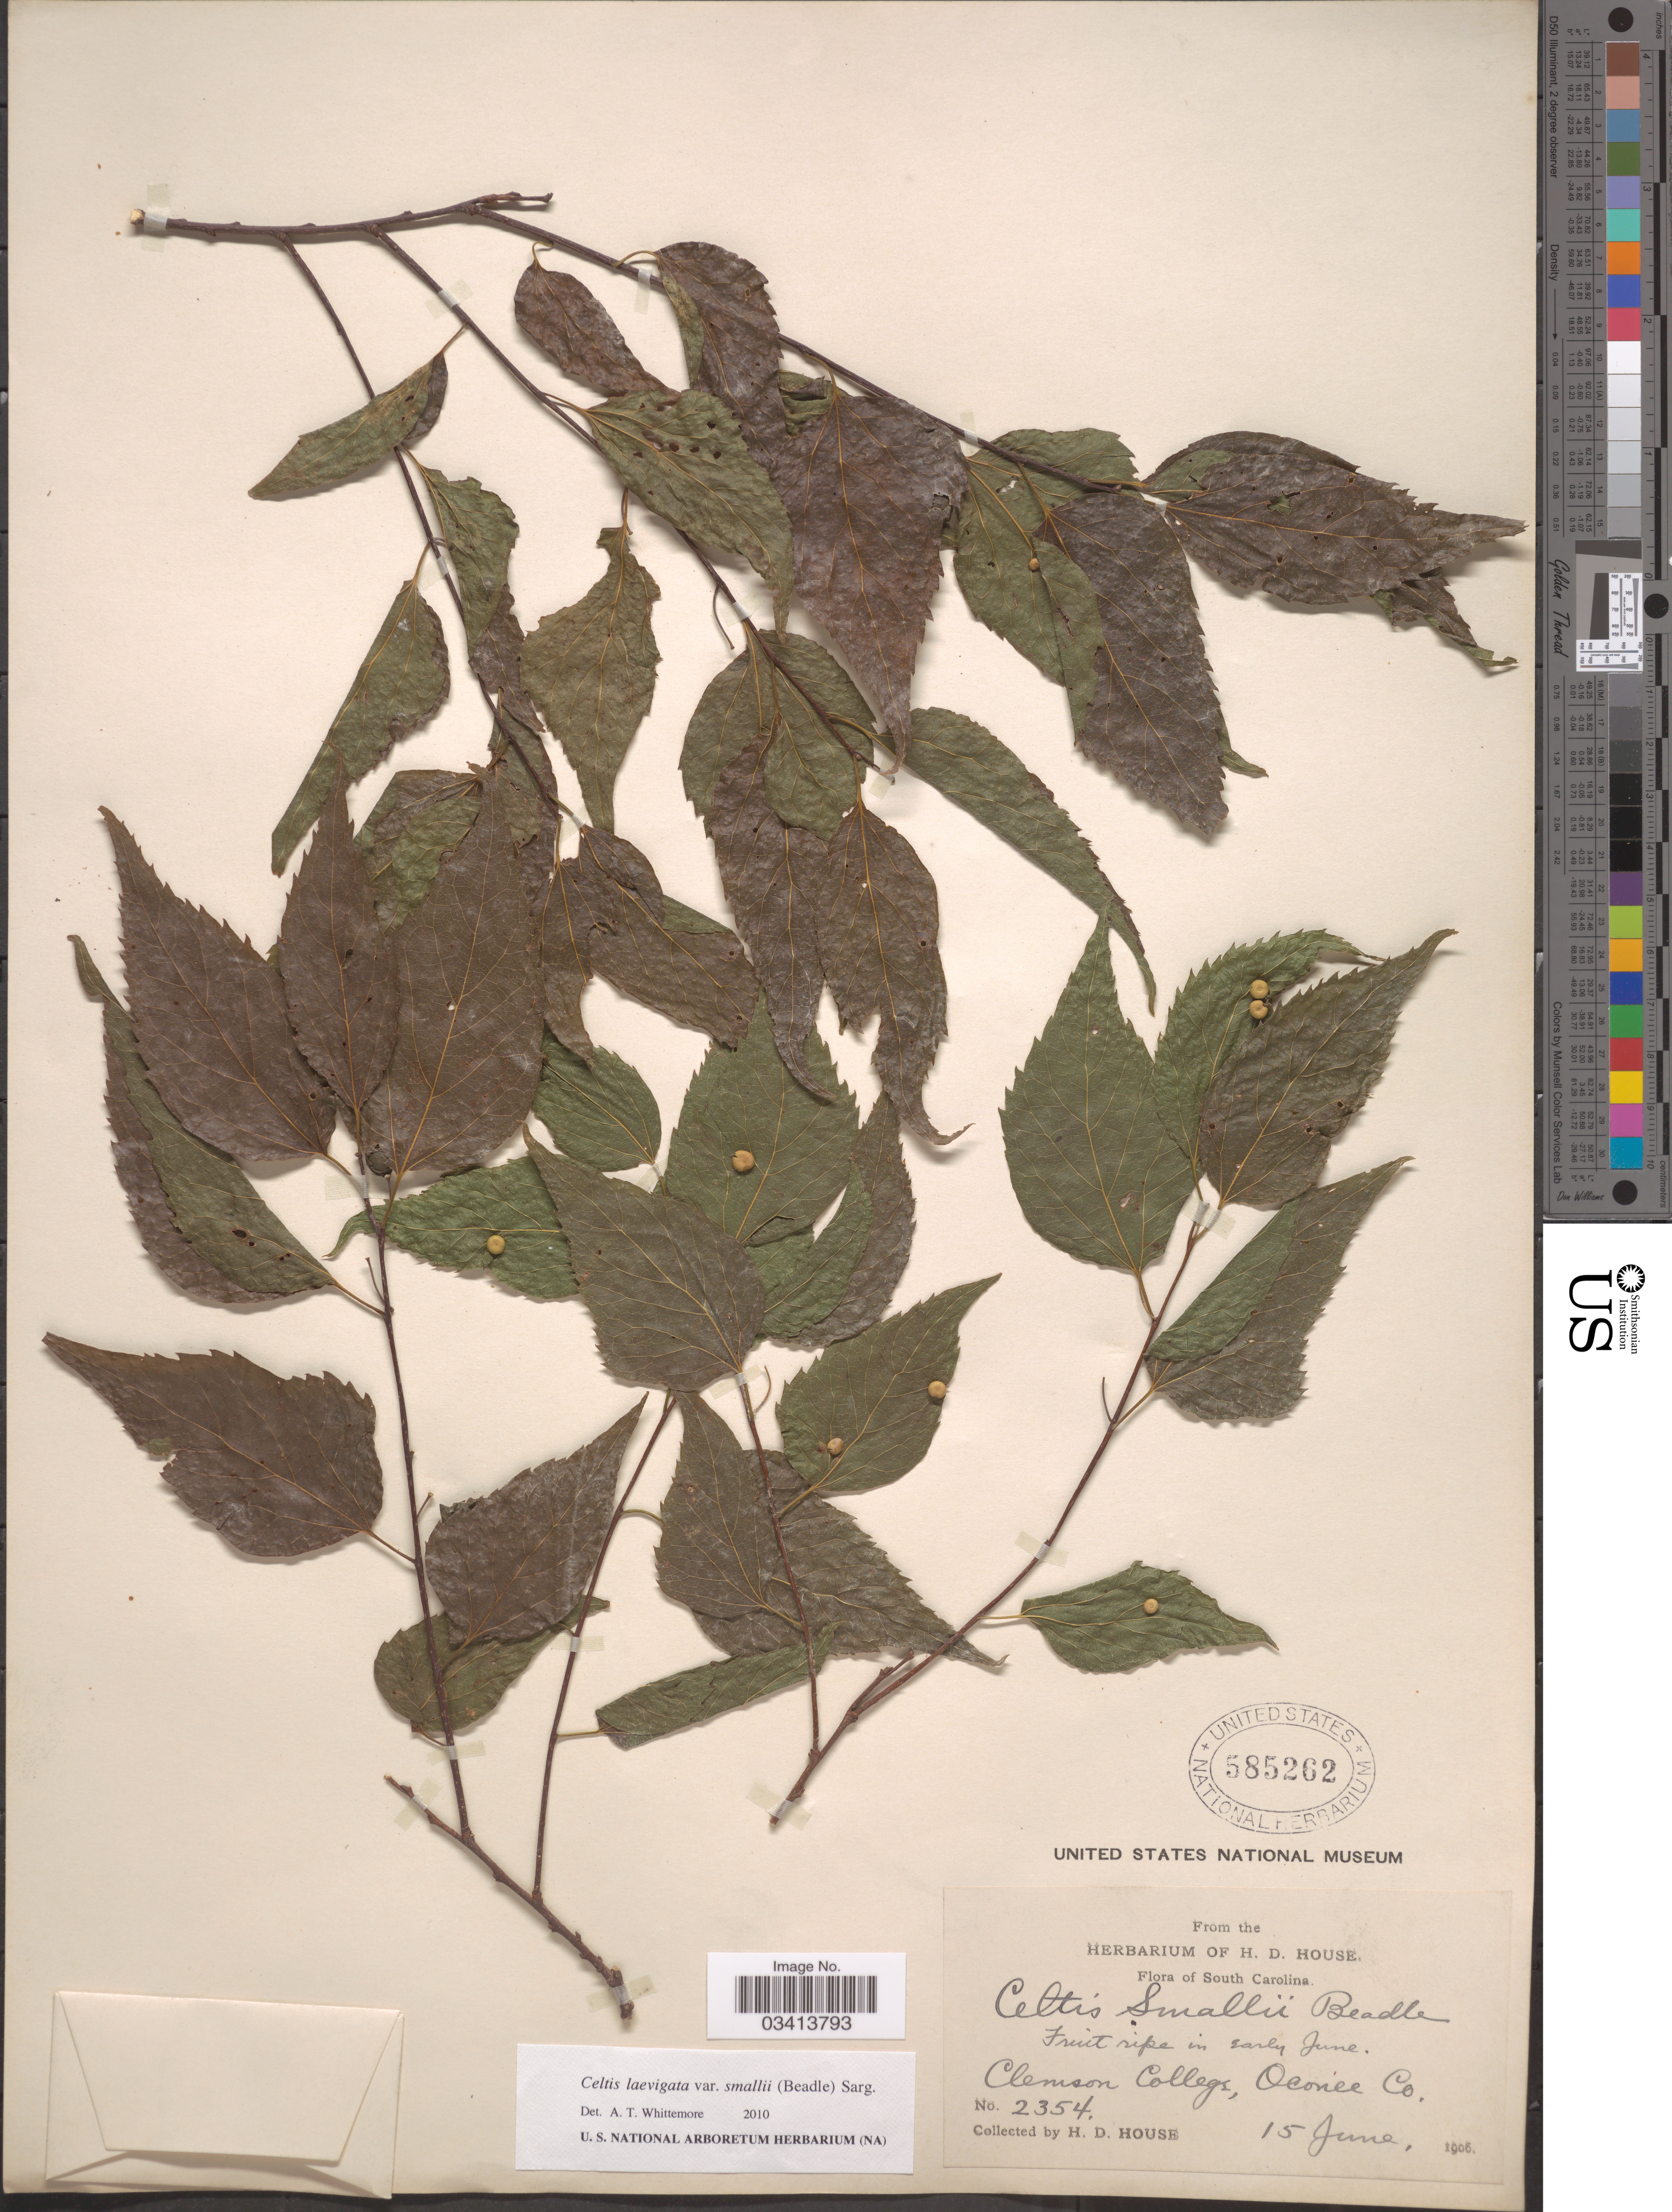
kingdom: Plantae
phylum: Tracheophyta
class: Magnoliopsida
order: Rosales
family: Cannabaceae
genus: Celtis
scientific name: Celtis laevigata var. smallii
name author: (Beadle) Sarg.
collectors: H. D. House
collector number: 2354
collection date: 1906-06-15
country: United States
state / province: South Carolina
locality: Clemson College, Oconee Co.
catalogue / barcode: US 585262